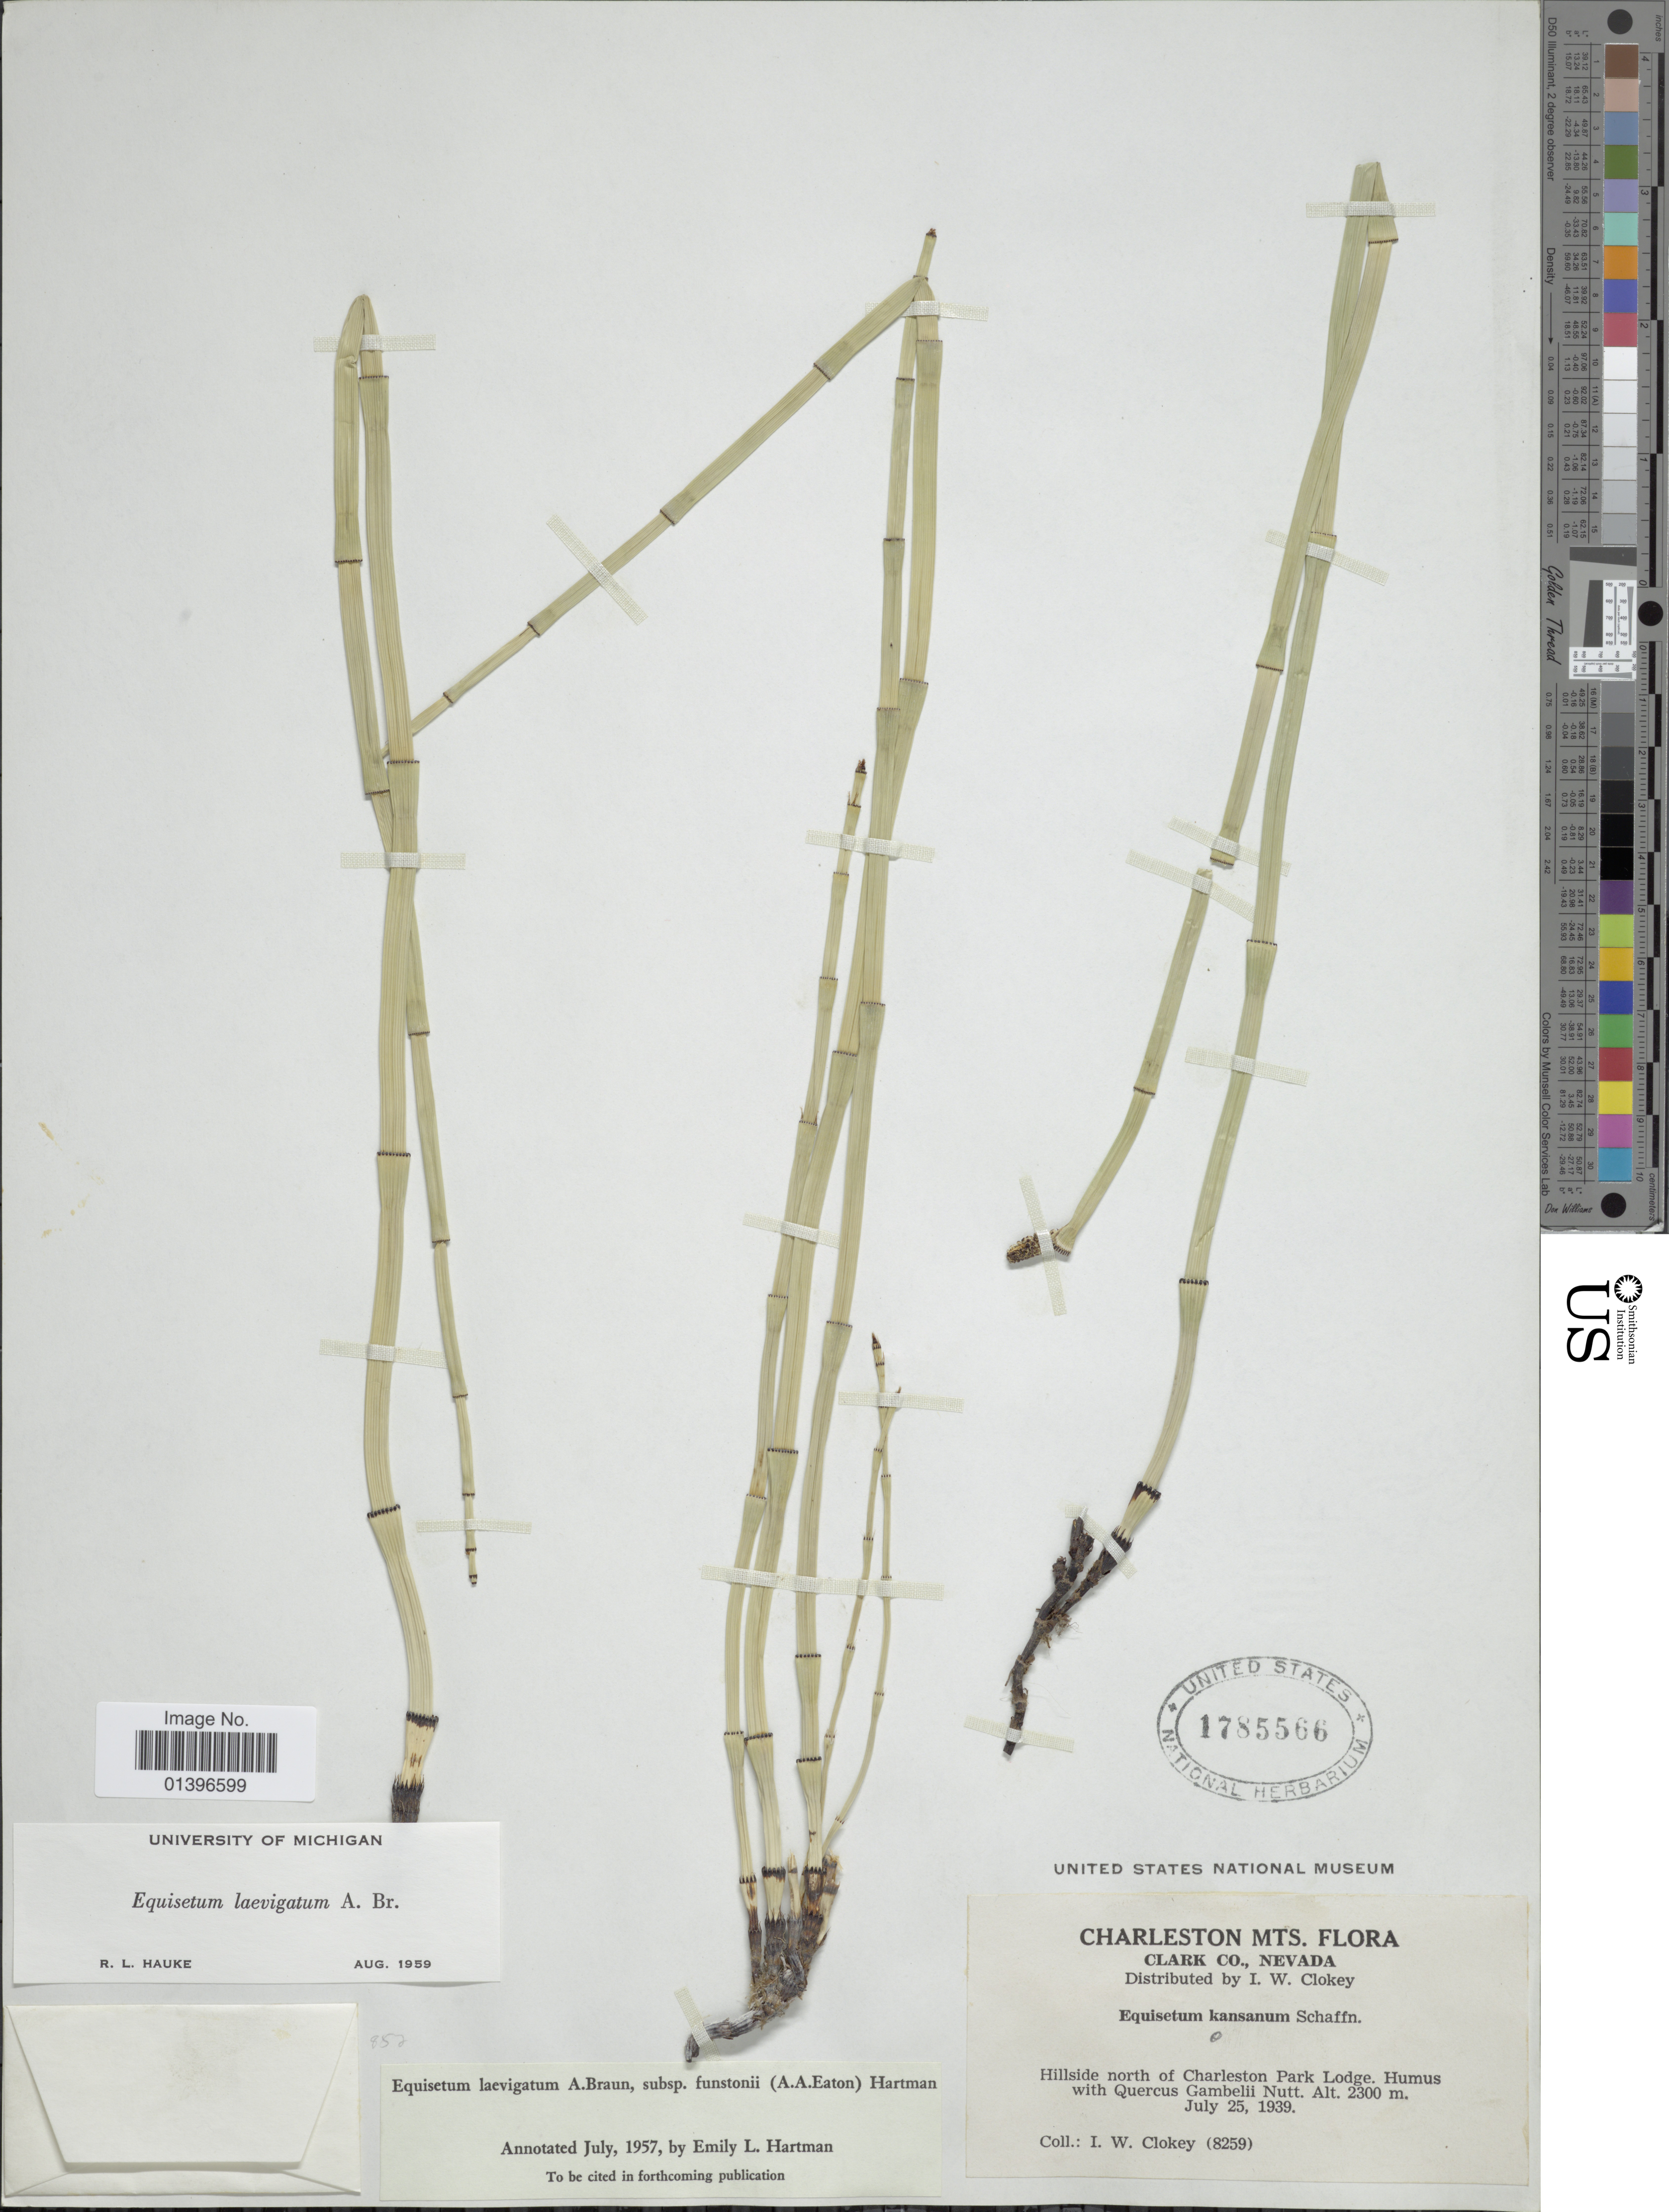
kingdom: Plantae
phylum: Tracheophyta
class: Polypodiopsida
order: Equisetales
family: Equisetaceae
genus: Equisetum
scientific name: Equisetum laevigatum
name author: A. Braun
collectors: I. W. Clokey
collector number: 8259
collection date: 1939-07-25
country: United States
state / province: Nevada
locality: Charleston Mts., Clark Co. Hillside north of Charleston Park Lodge.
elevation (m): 2300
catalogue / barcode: US 1785566